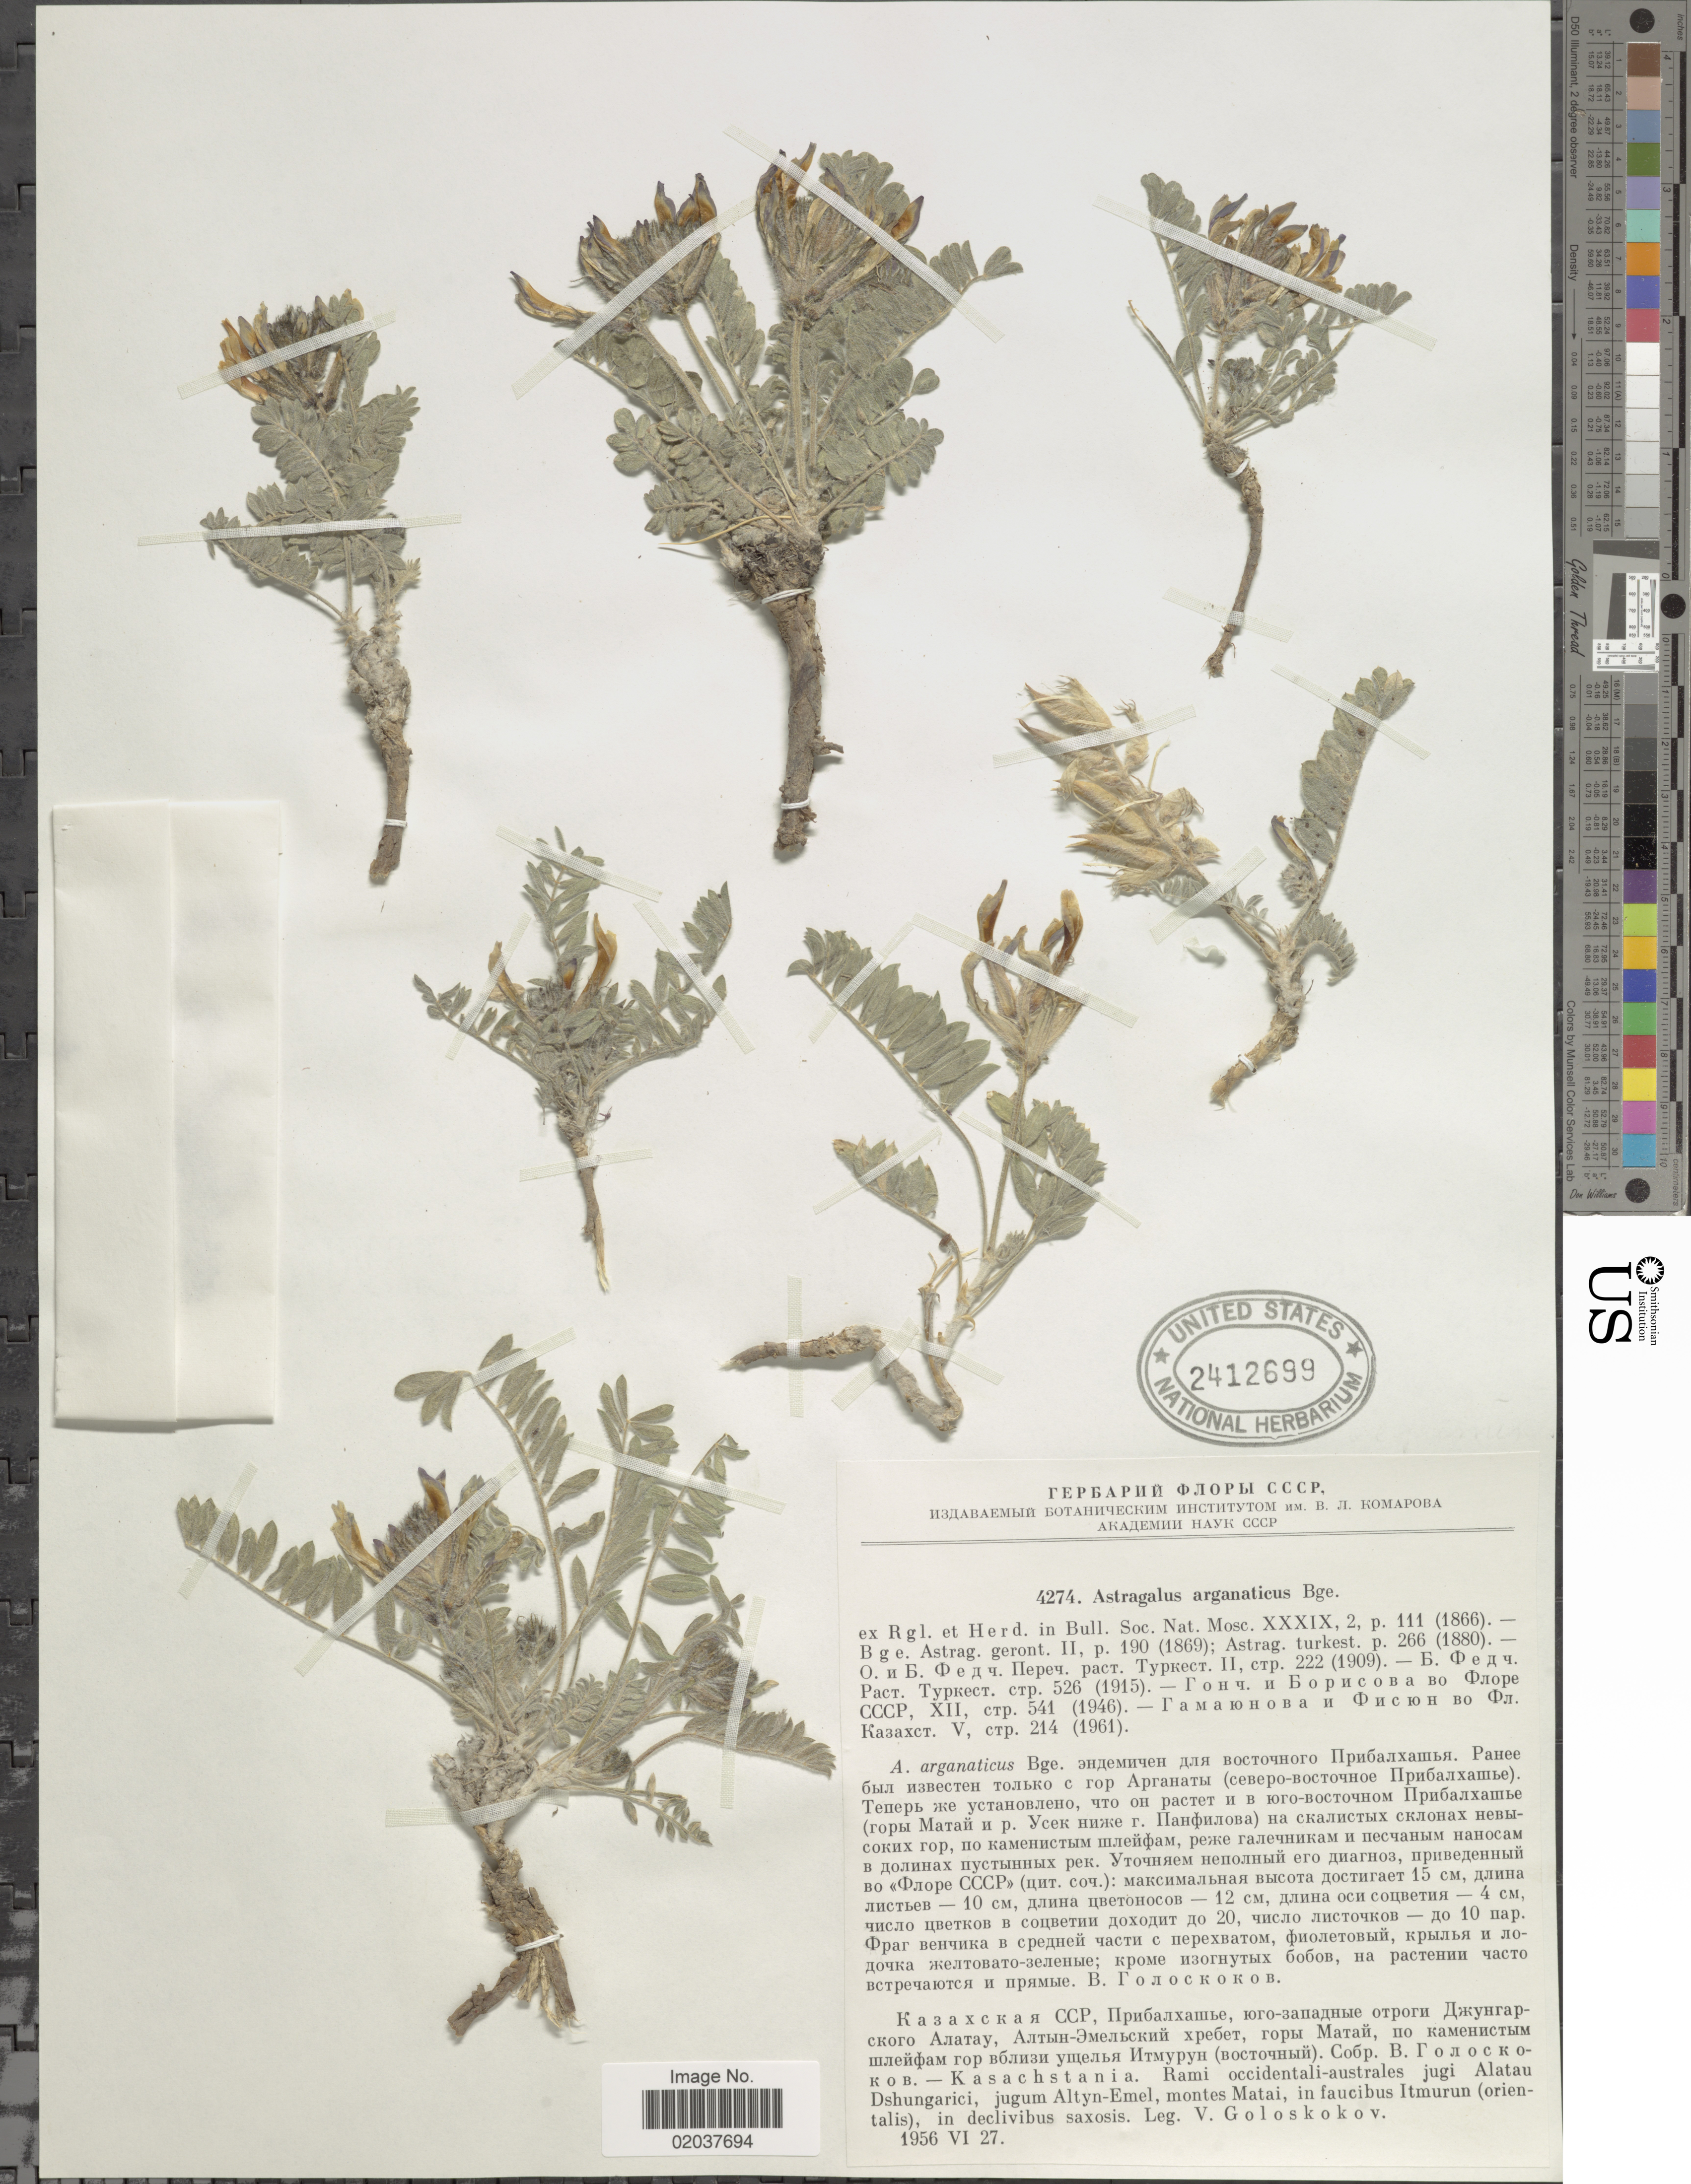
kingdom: Plantae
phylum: Tracheophyta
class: Magnoliopsida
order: Fabales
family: Fabaceae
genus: Astragalus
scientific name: Astragalus arganaticus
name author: Bunge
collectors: V. P. Goloskokov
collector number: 4274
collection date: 1956-06-27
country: Kazakhstan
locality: Rami occidentali-australes jugi Alatau Dshungarici, jugum Eltyn-Emel, montes Matai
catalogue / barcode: US 2412699